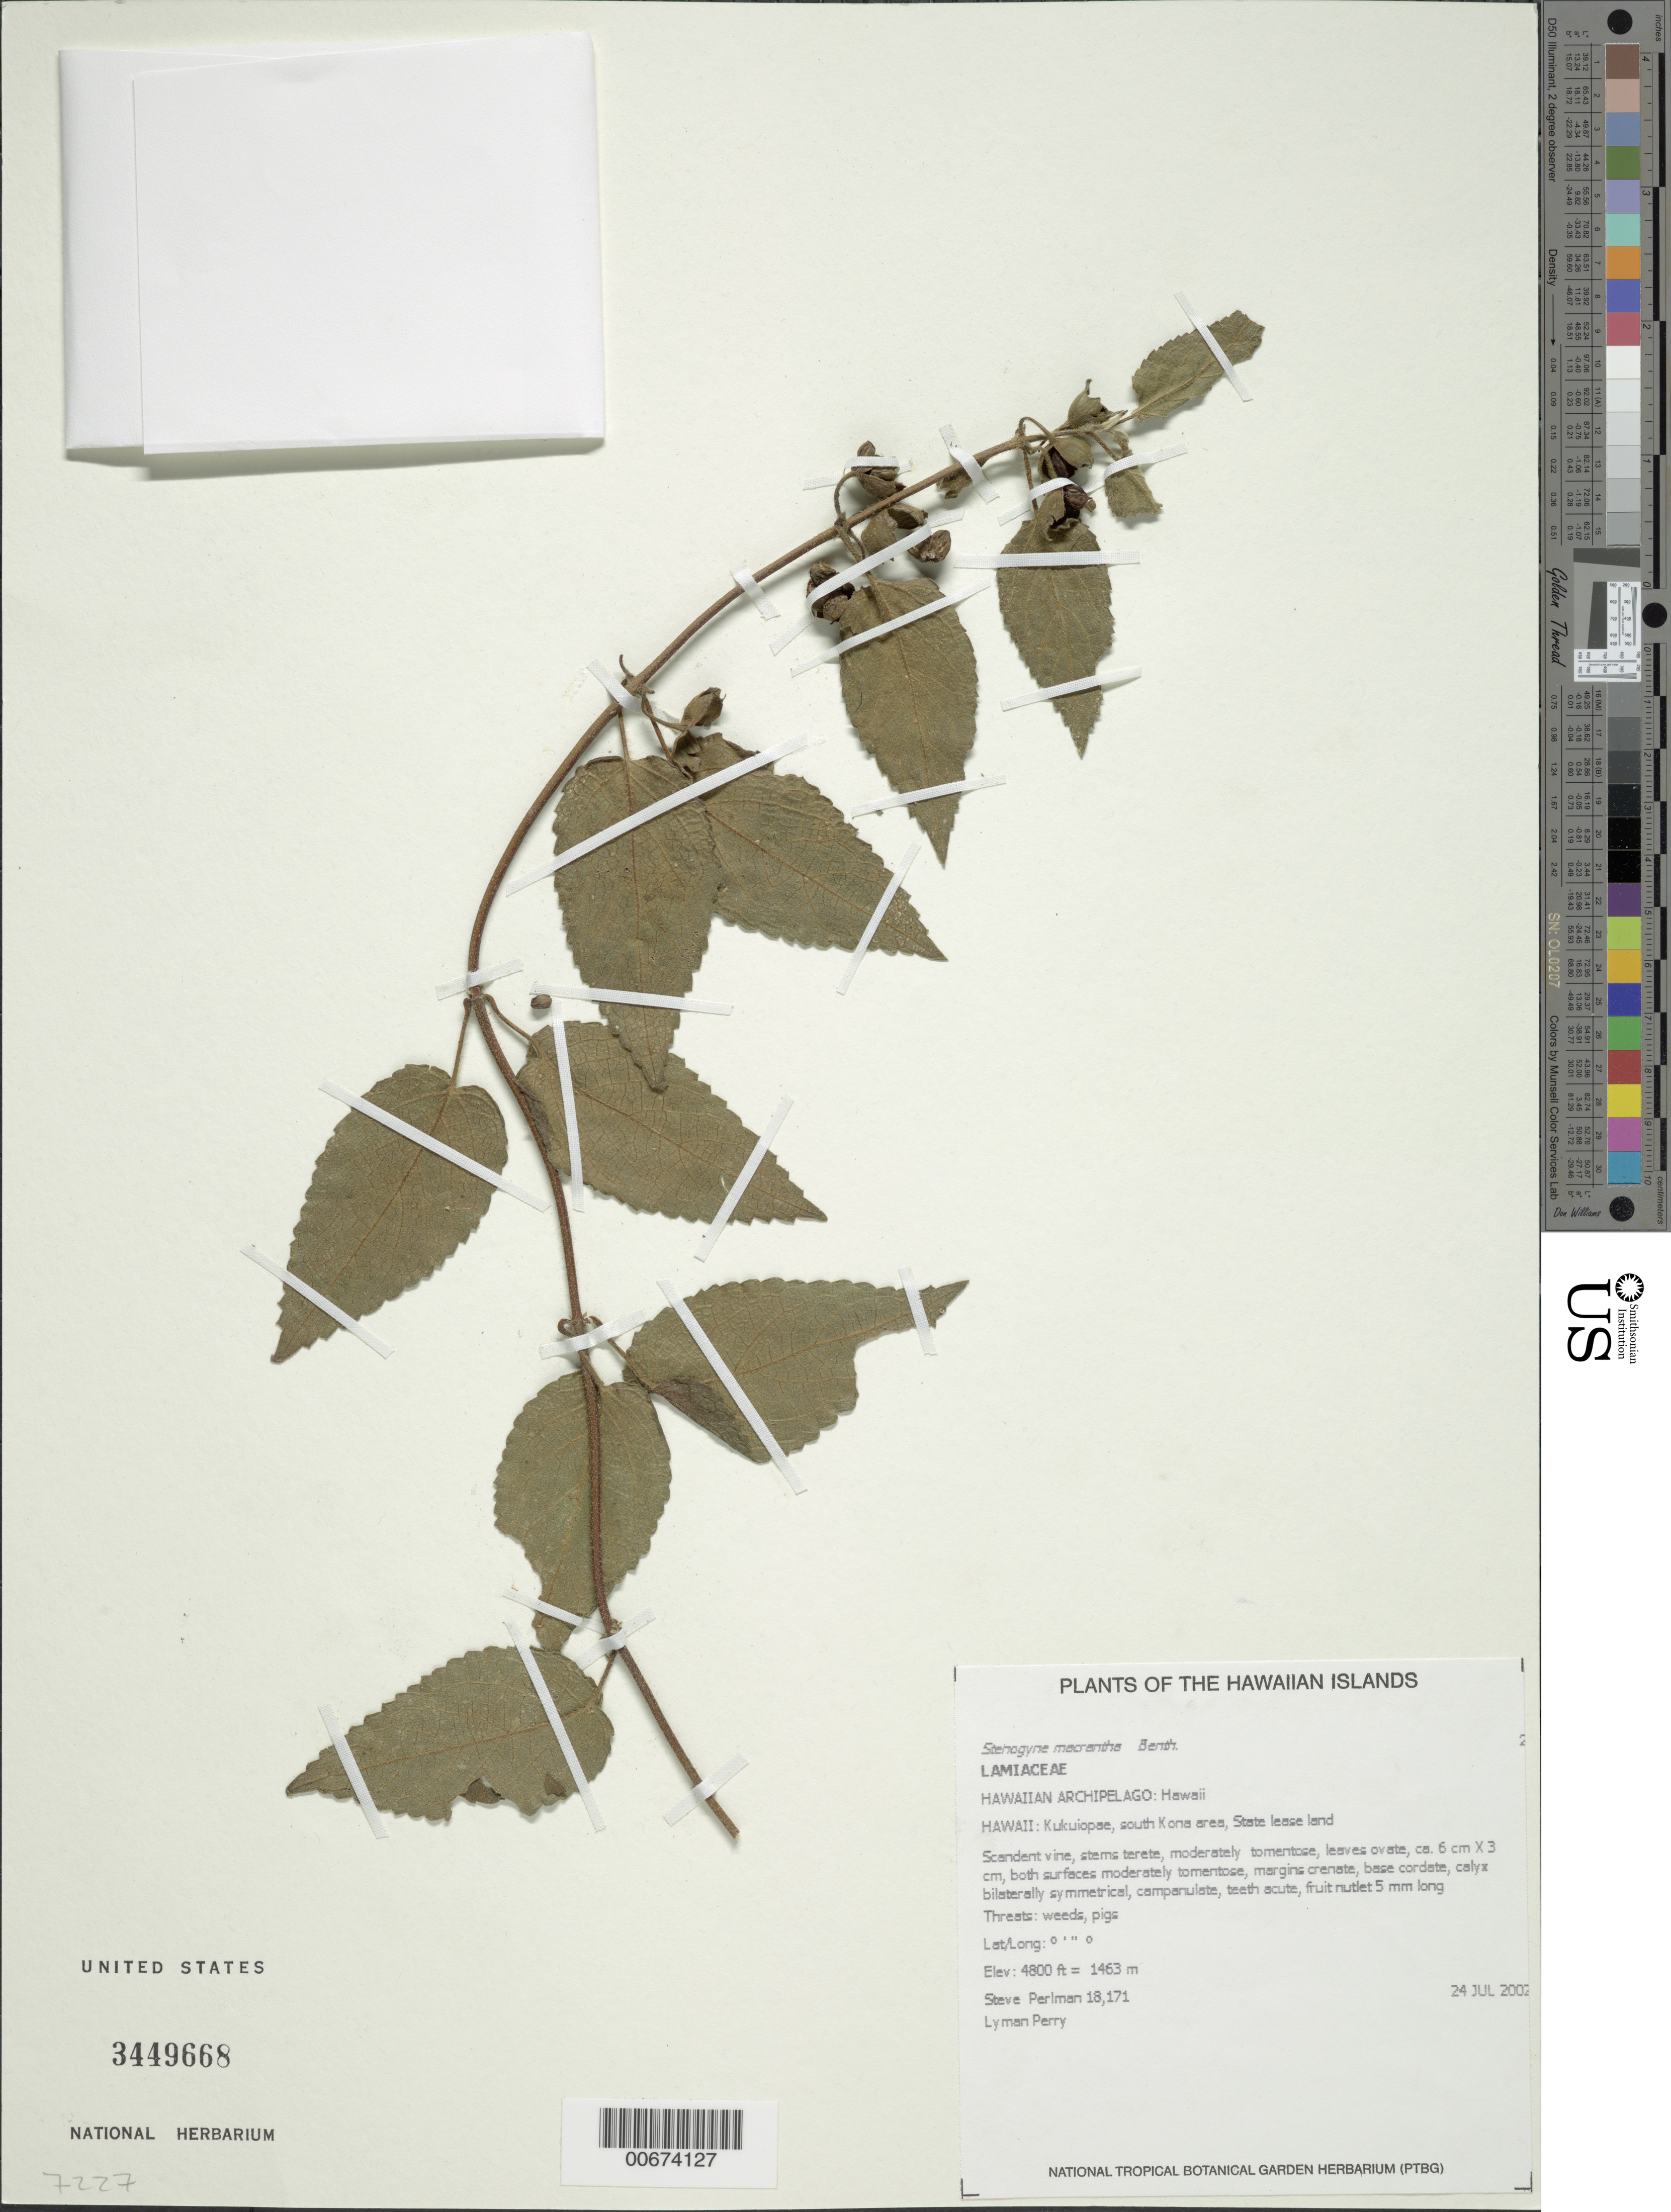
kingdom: Plantae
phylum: Tracheophyta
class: Magnoliopsida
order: Lamiales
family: Lamiaceae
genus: Stenogyne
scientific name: Stenogyne macrantha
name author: Benth.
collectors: S. P. Perlman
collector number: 18171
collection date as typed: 24 Jul 2002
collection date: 2002-07-24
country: United States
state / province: Hawaii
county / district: Hawaii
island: Hawaii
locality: Kukuiopae, South Kona area, State lease land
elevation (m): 1463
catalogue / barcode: US 3449668